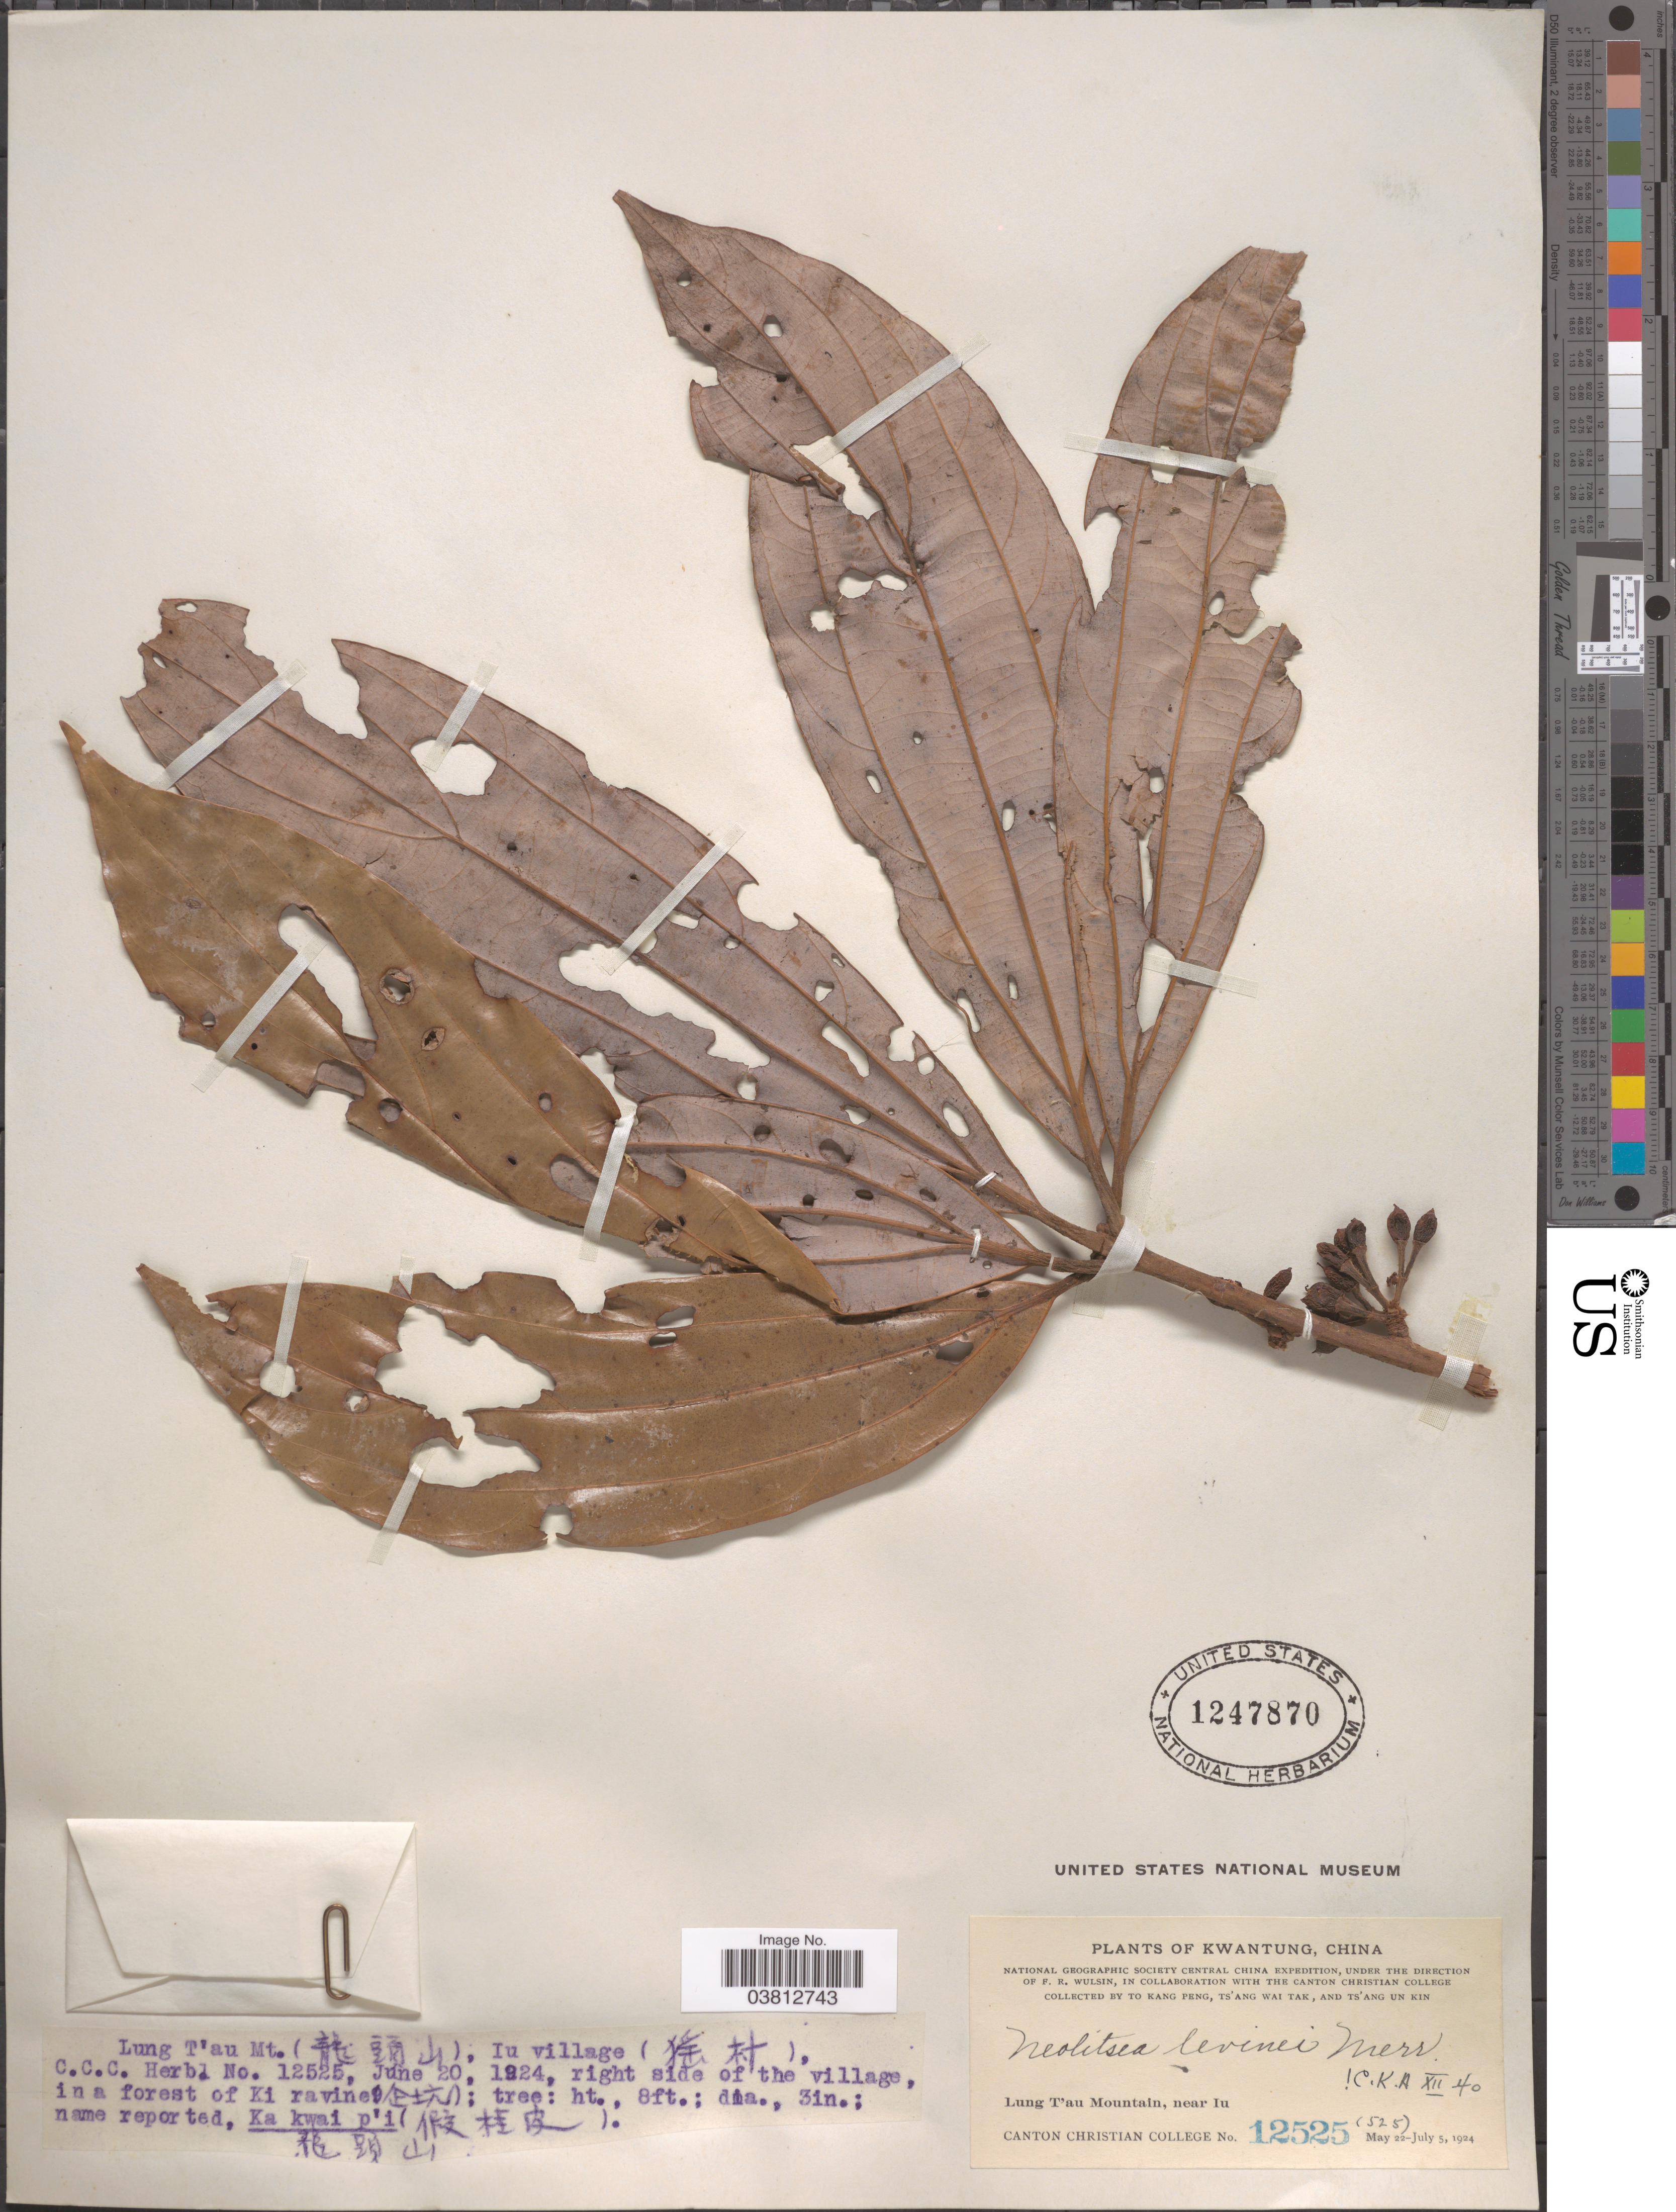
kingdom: Plantae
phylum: Tracheophyta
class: Magnoliopsida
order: Laurales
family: Lauraceae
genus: Neolitsea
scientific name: Neolitsea levinei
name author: Merr.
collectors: To Kang P'eng, W. T. Tsang & Ts' Ang Un Kin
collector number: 12525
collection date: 1924-06-20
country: China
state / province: Guangdong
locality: Kwangtung. Lung T'au Mountain (X), near Iu village (X).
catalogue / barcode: US 1247870